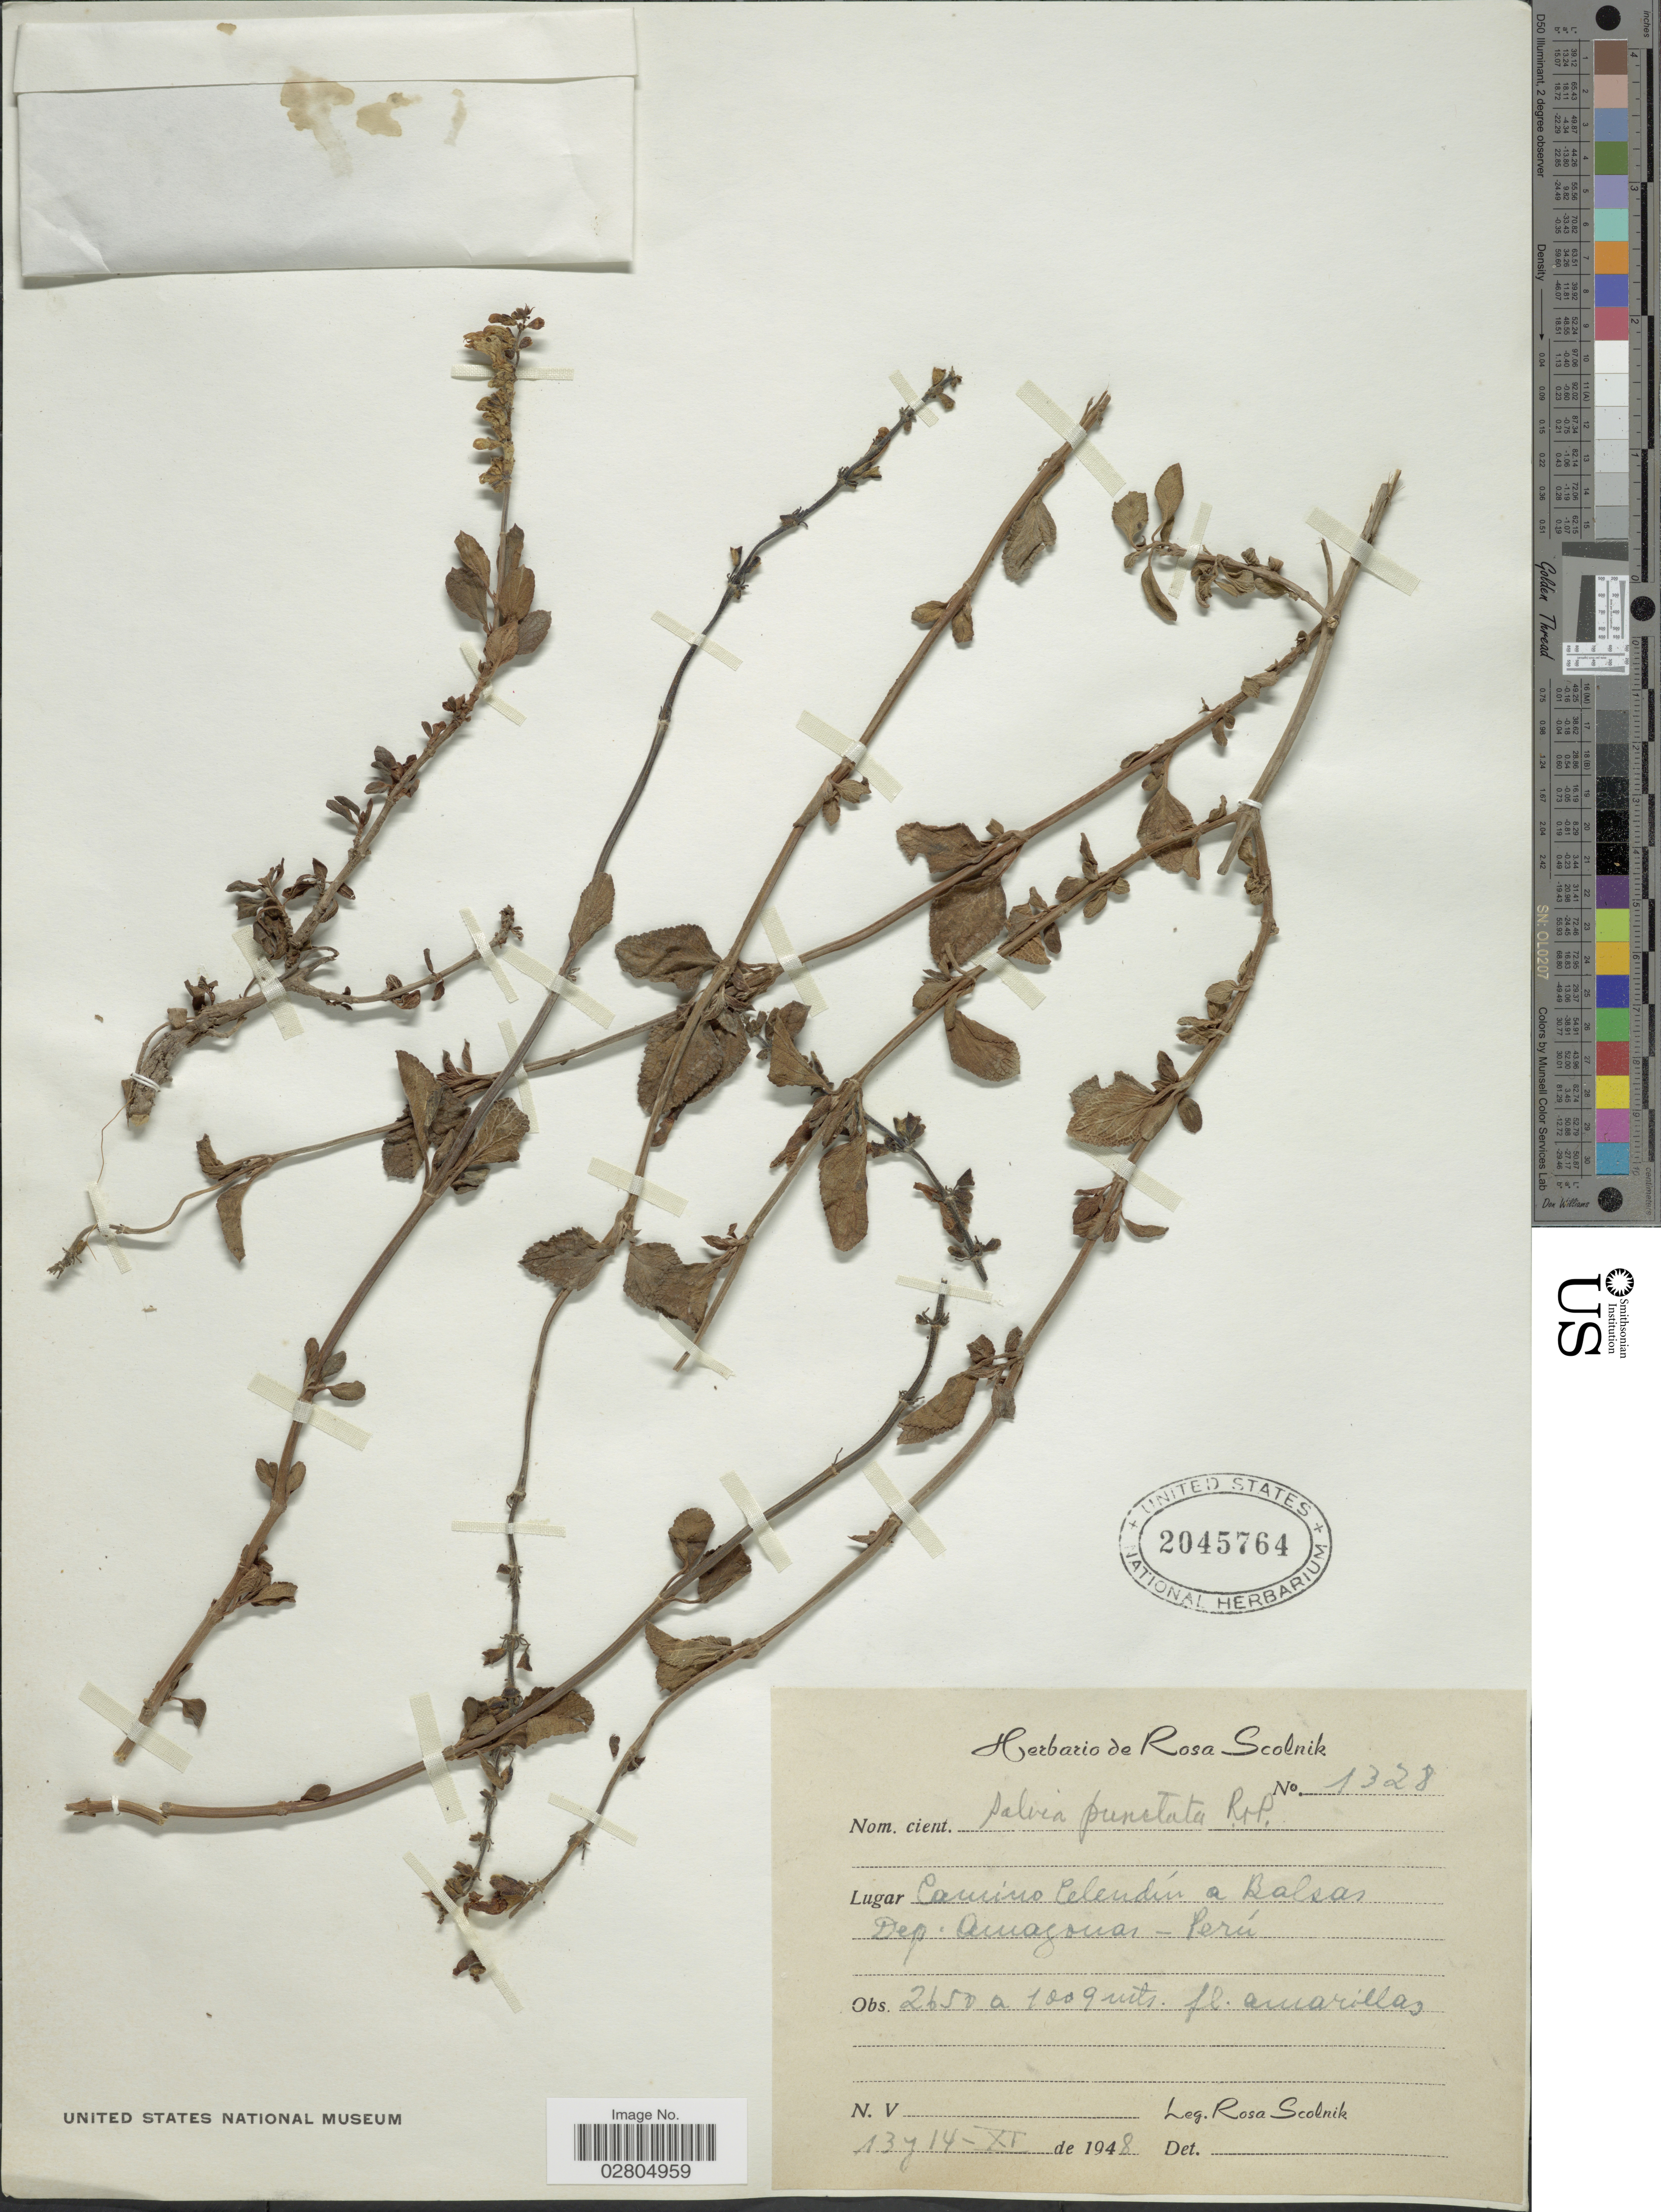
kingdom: Plantae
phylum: Tracheophyta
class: Magnoliopsida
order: Lamiales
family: Lamiaceae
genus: Salvia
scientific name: Salvia punctata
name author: Ruiz & Pav.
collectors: R. Scolnik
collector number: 1328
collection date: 1948-11-13/1948-11-14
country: Peru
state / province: Amazonas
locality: Camino Celendín a Balsas. Dep. Amazonas.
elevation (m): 1009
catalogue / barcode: US 2045764